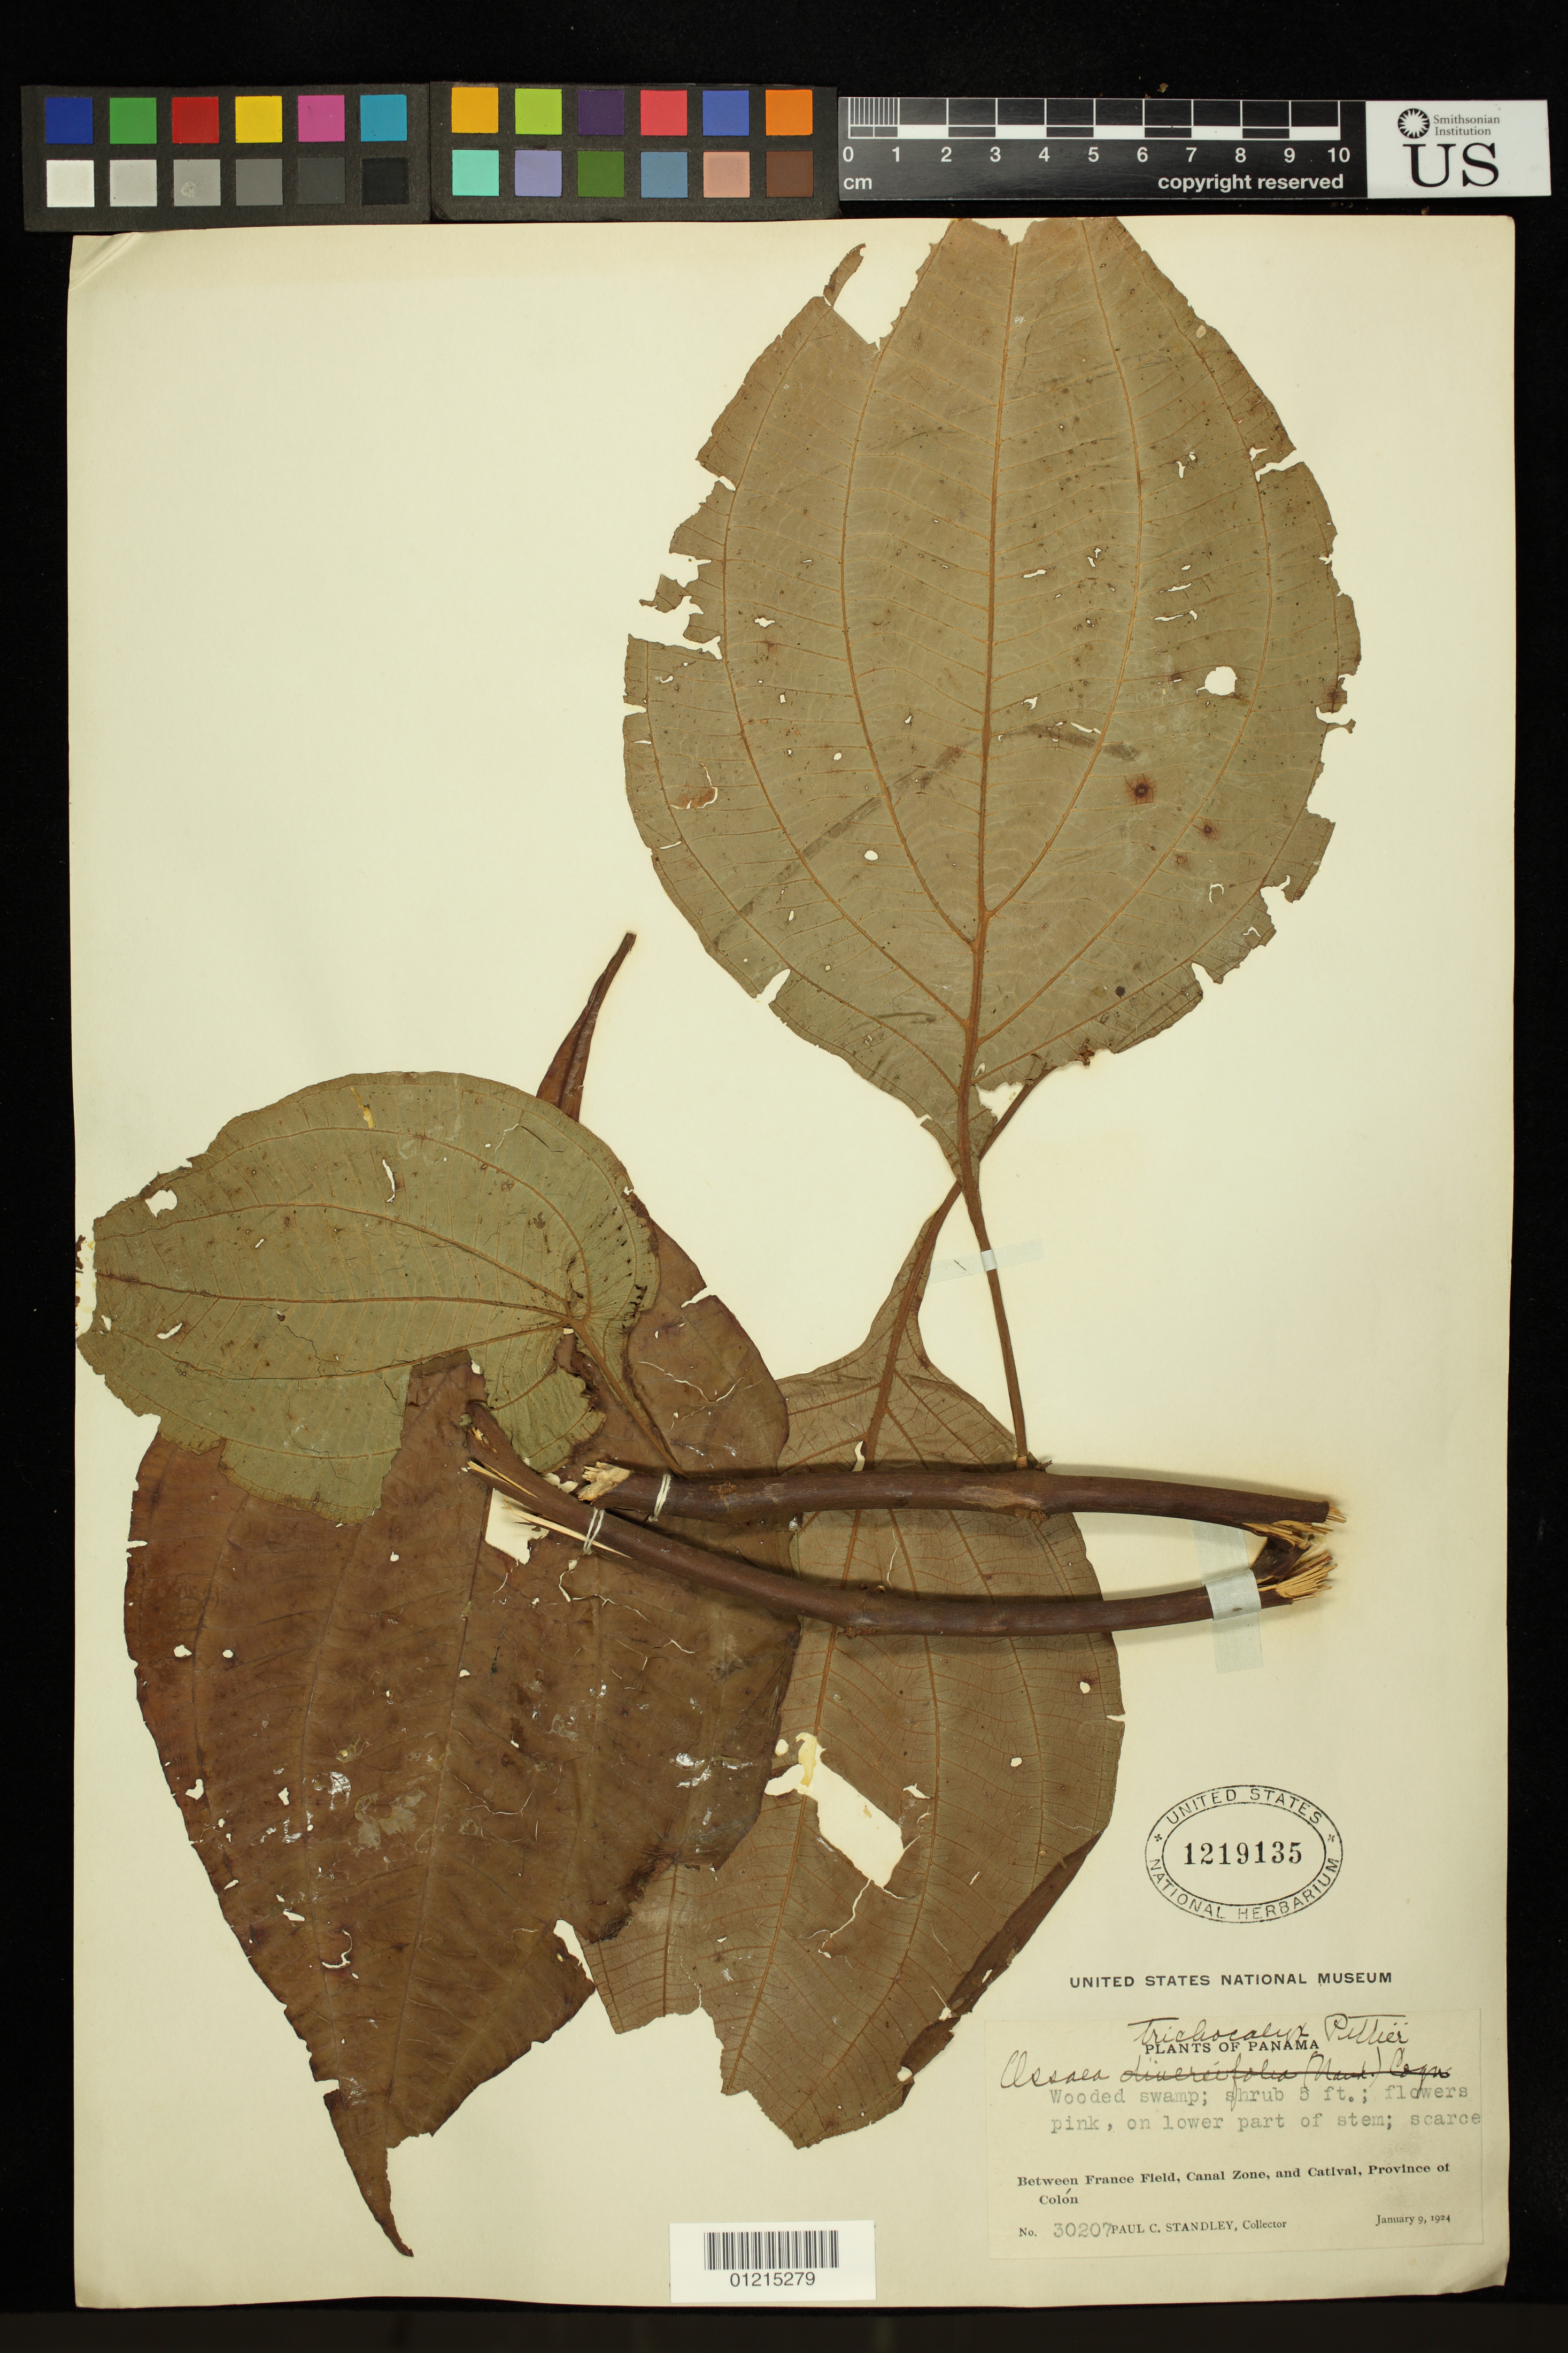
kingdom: Plantae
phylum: Tracheophyta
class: Magnoliopsida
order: Myrtales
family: Melastomataceae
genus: Clidemia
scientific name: Clidemia trichocalyx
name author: (S.F. Blake) Gleason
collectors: P. C. Standley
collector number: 30207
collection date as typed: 09 Jan 1924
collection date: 1924-01-09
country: Panama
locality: Between France Field, Canal Zone, and Catival, Province of Colón.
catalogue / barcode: US 1219135